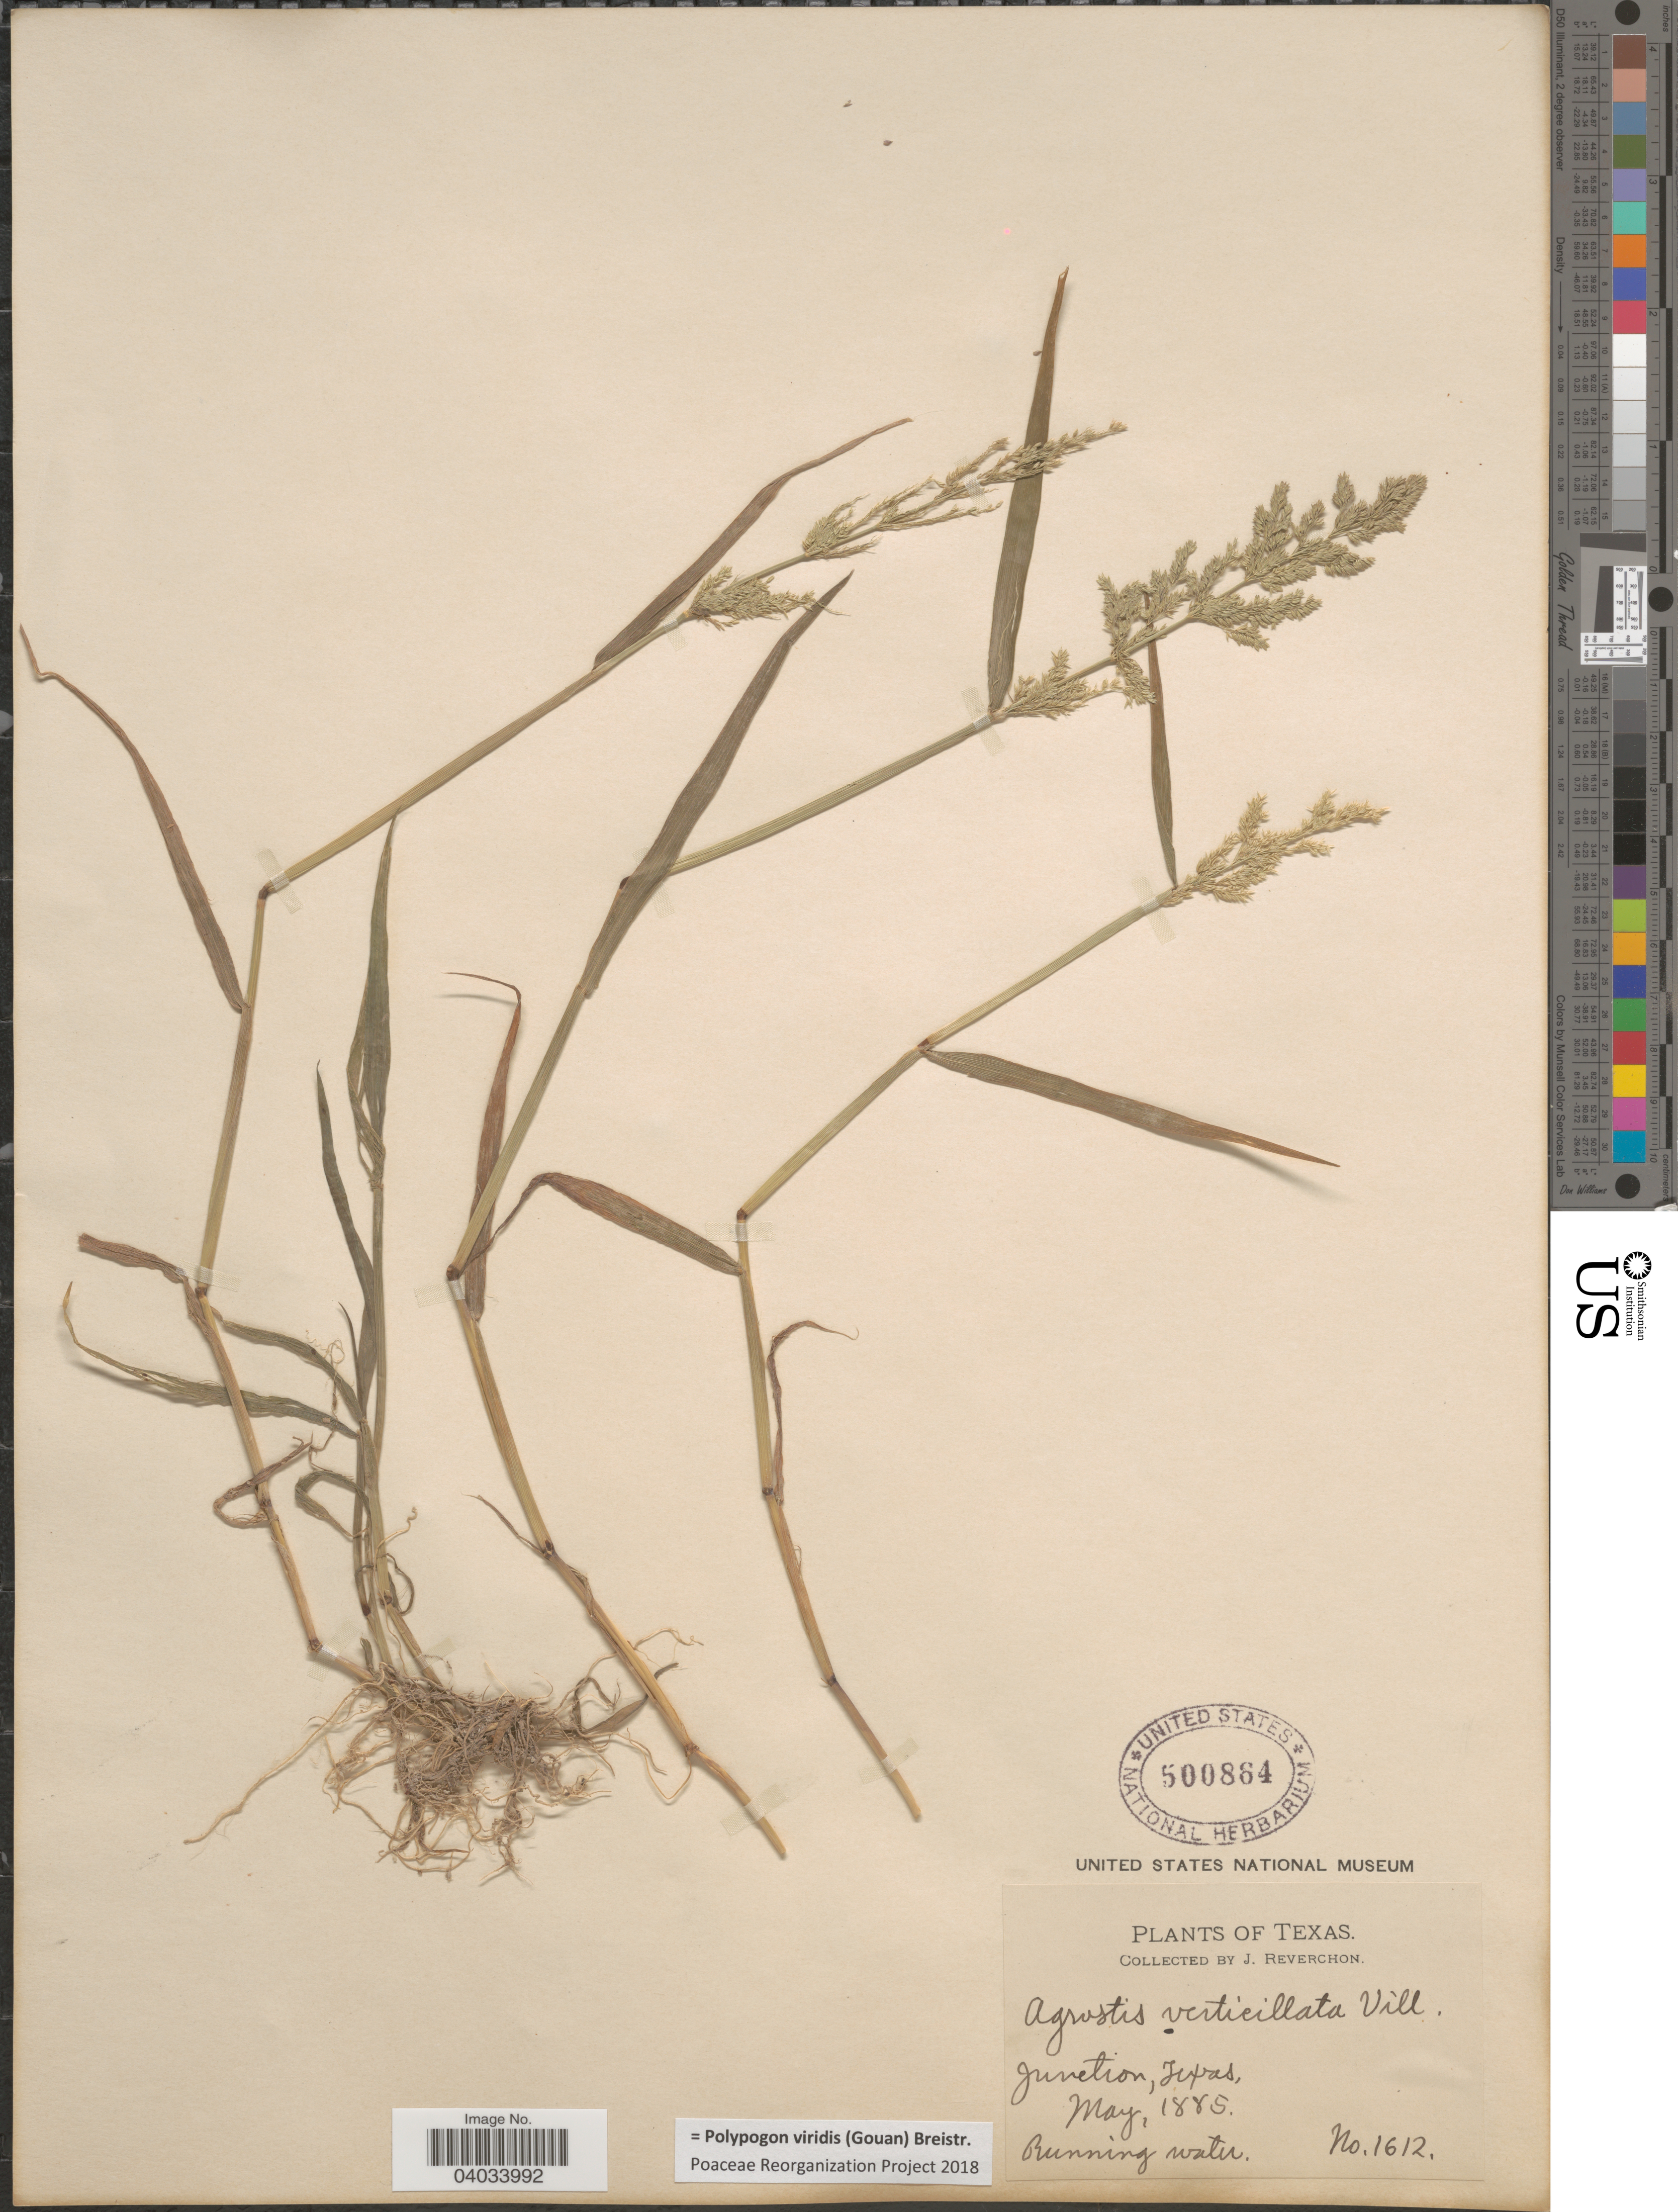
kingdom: Plantae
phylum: Tracheophyta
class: Liliopsida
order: Poales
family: Poaceae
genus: Polypogon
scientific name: Polypogon viridis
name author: (Gouan) Breistroffer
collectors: J. Reverchon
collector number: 1612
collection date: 1885-05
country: United States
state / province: Texas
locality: Junction.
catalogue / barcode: US 500864